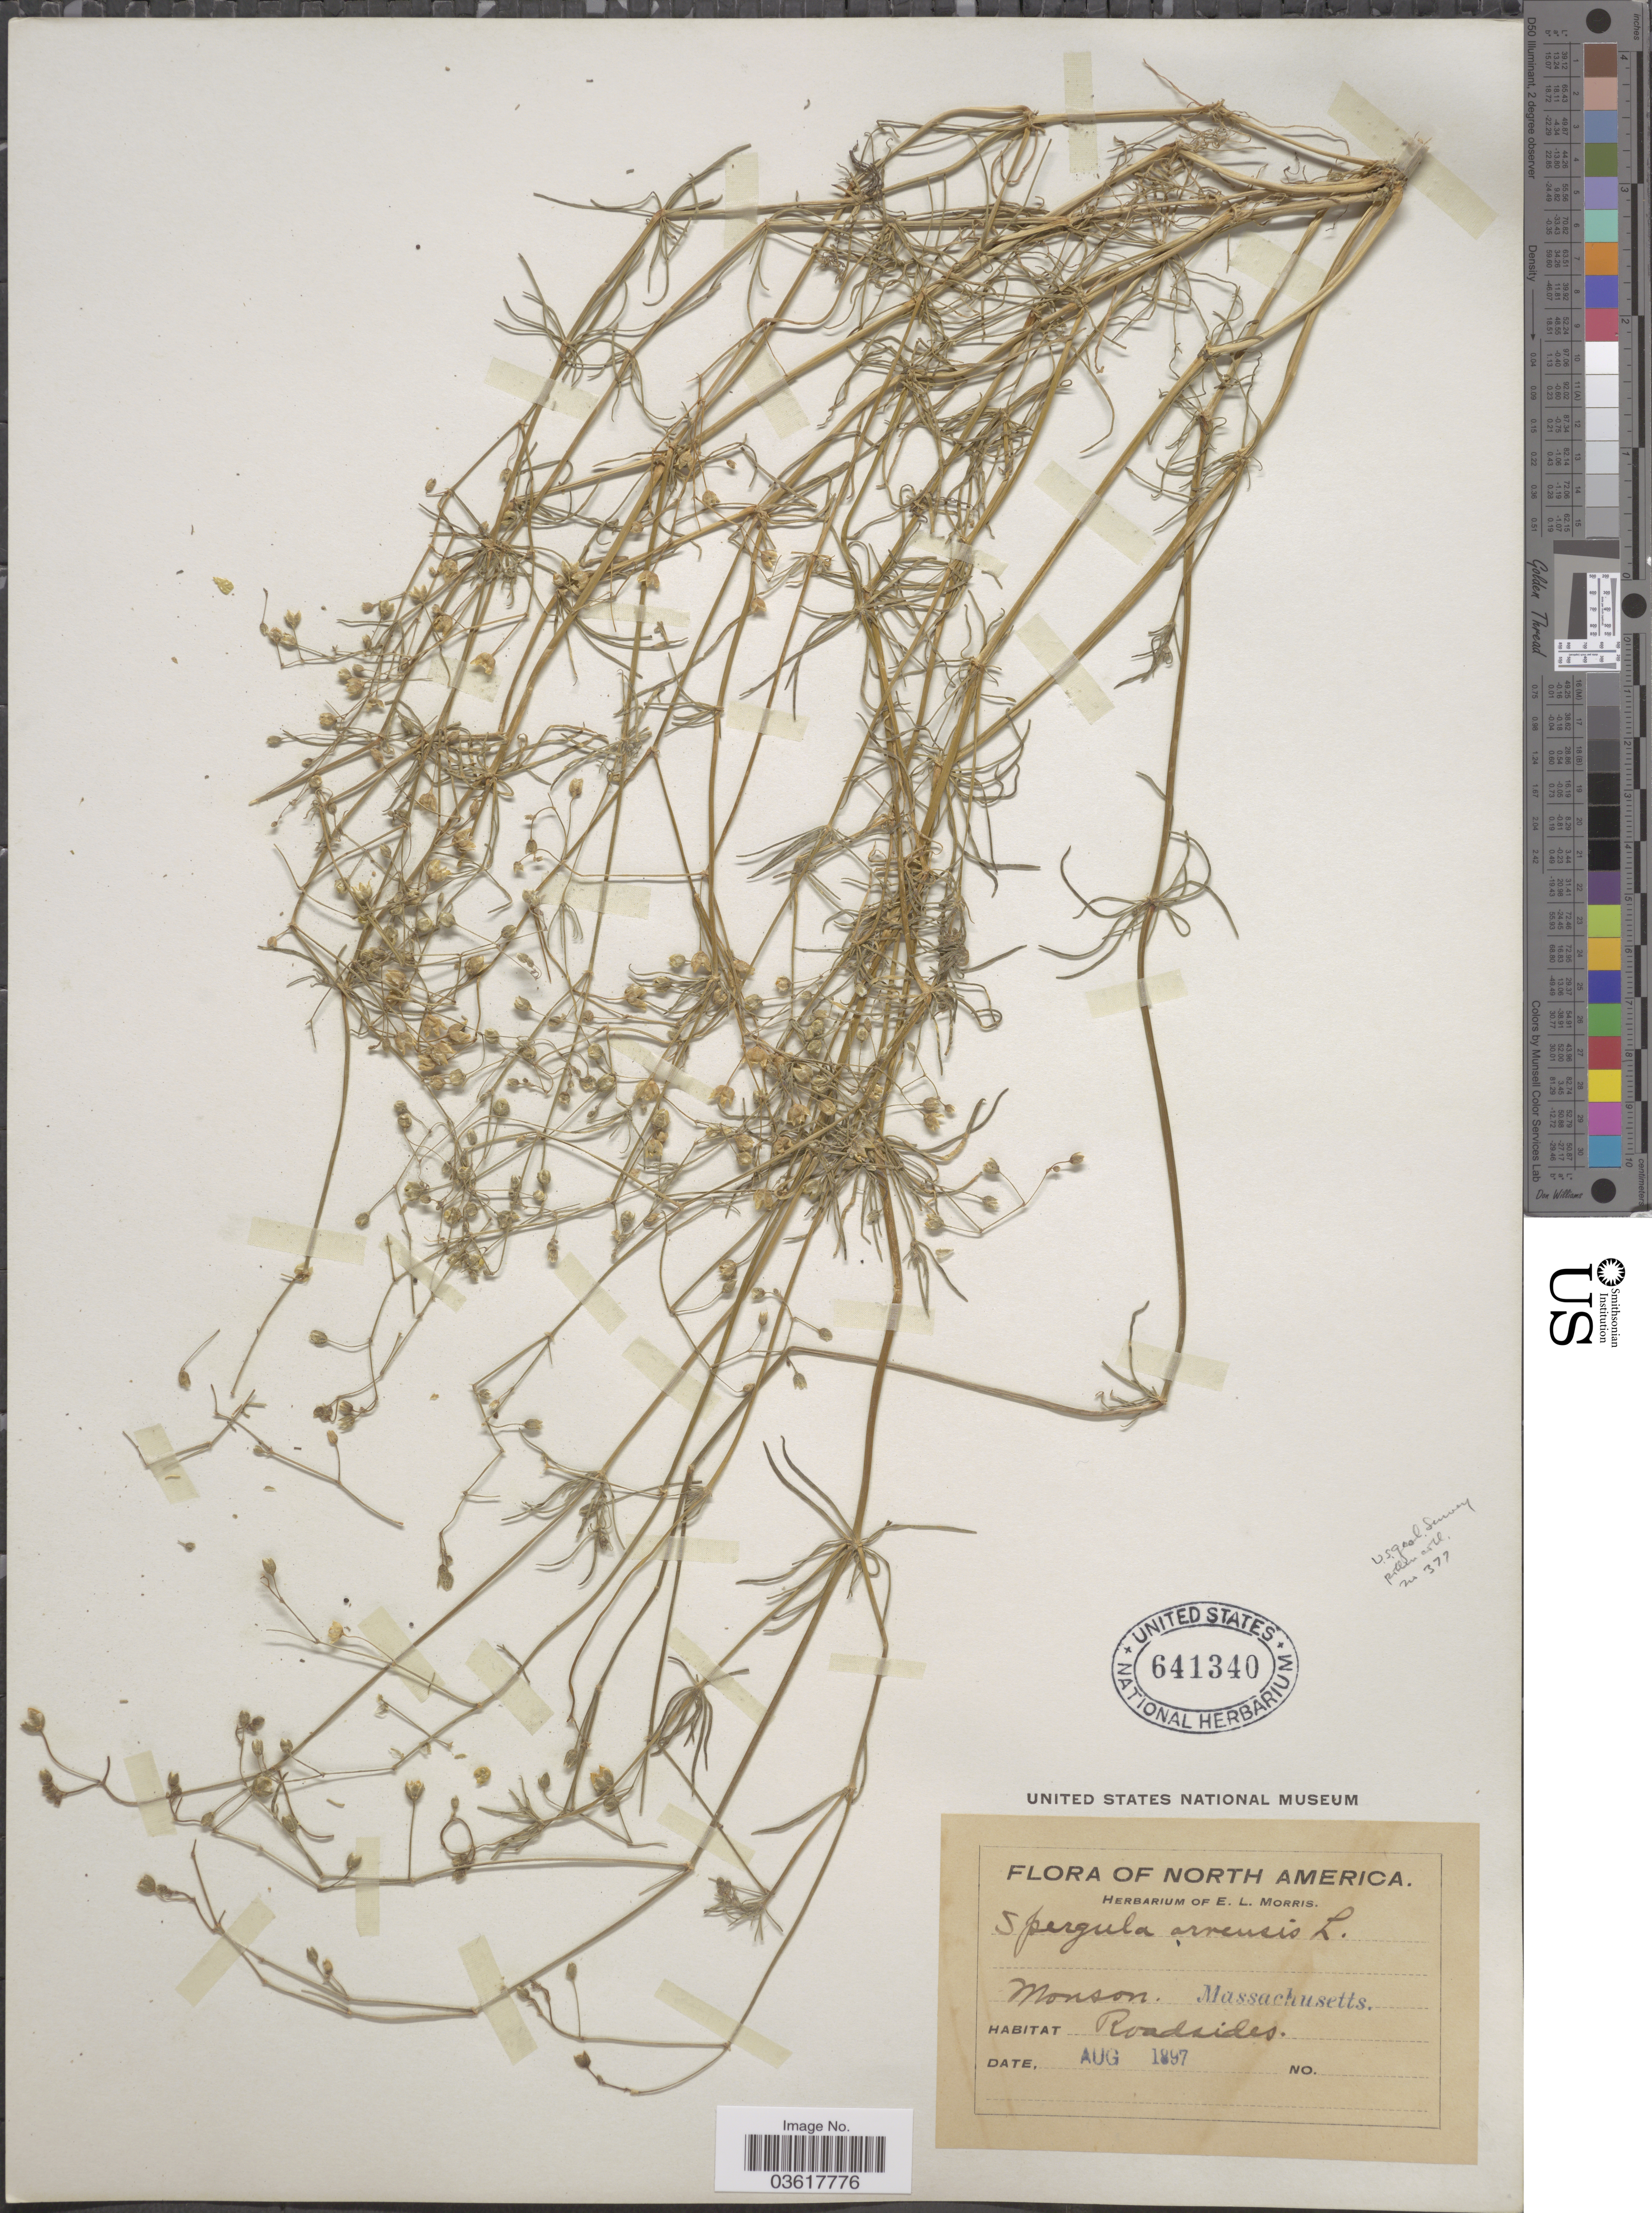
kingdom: Plantae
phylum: Tracheophyta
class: Magnoliopsida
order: Caryophyllales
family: Caryophyllaceae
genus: Spergula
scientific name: Spergula arvensis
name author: L.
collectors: ex herb. Of E. L. Morris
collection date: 1897-08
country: United States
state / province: Massachusetts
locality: Monson. Roadsides.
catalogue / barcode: US 641340